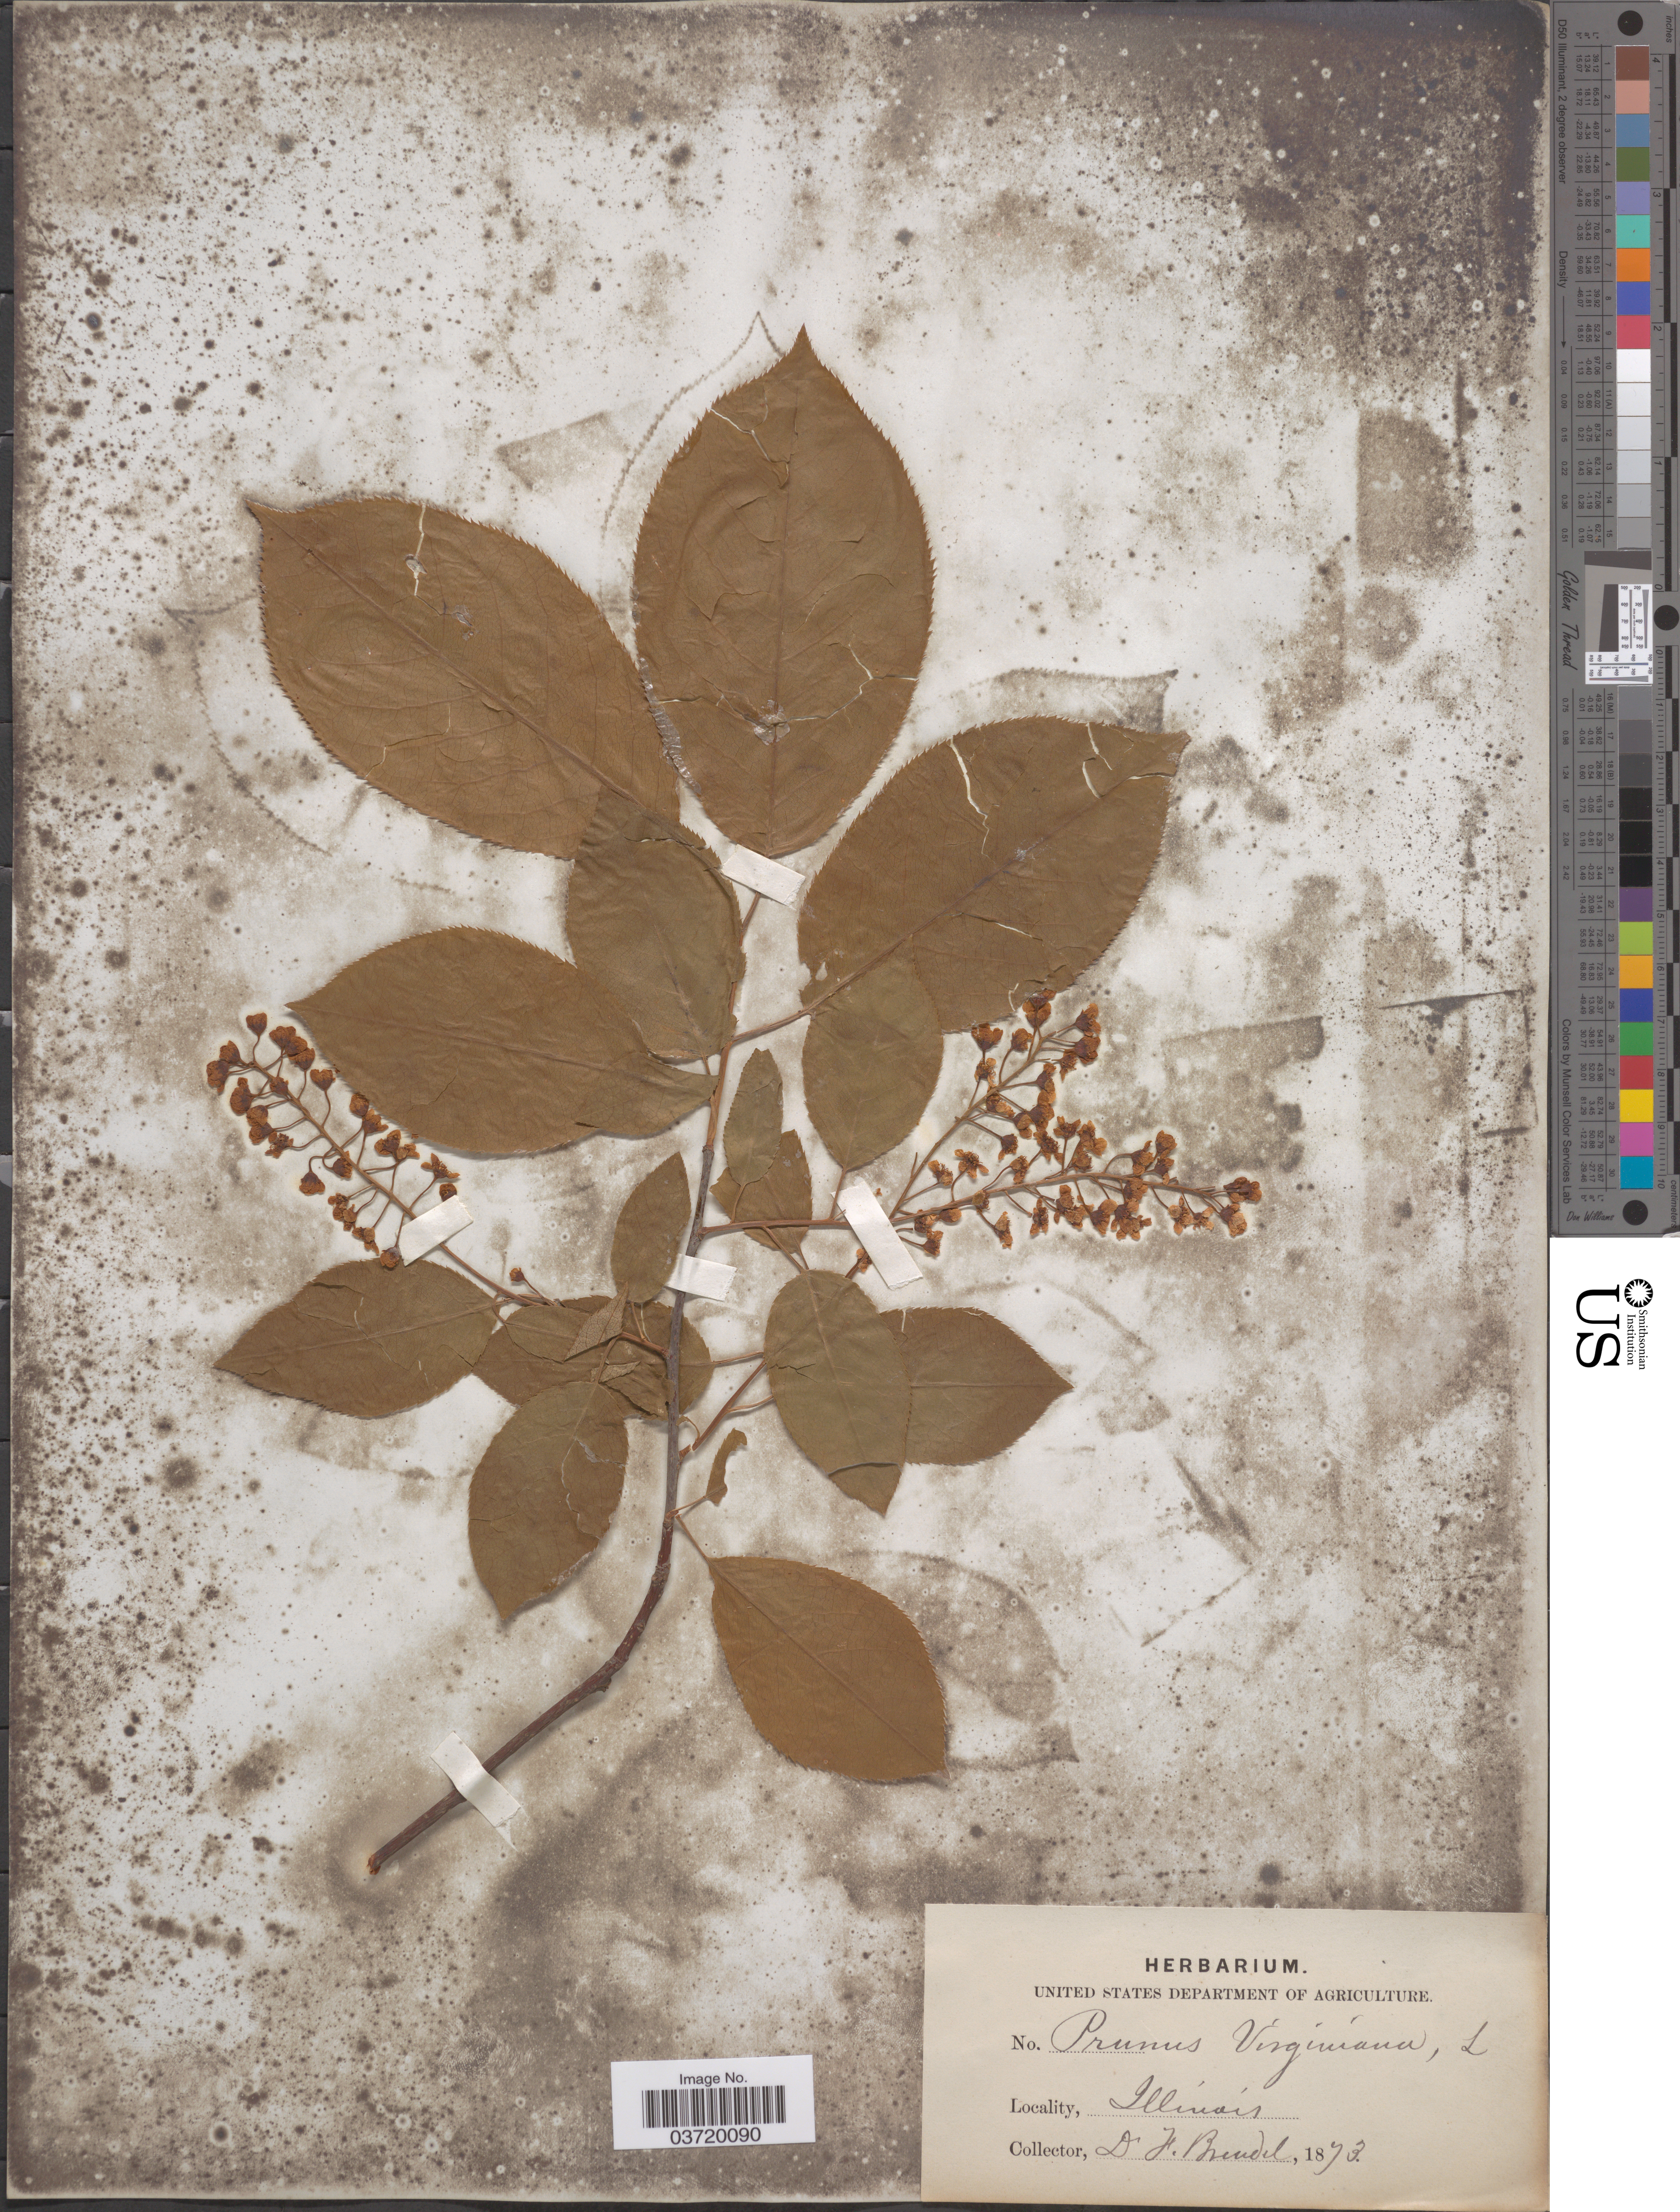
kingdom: Plantae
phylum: Tracheophyta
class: Magnoliopsida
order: Rosales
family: Rosaceae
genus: Prunus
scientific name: Prunus virginiana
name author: L.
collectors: F. Brendel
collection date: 1873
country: United States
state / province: Illinois